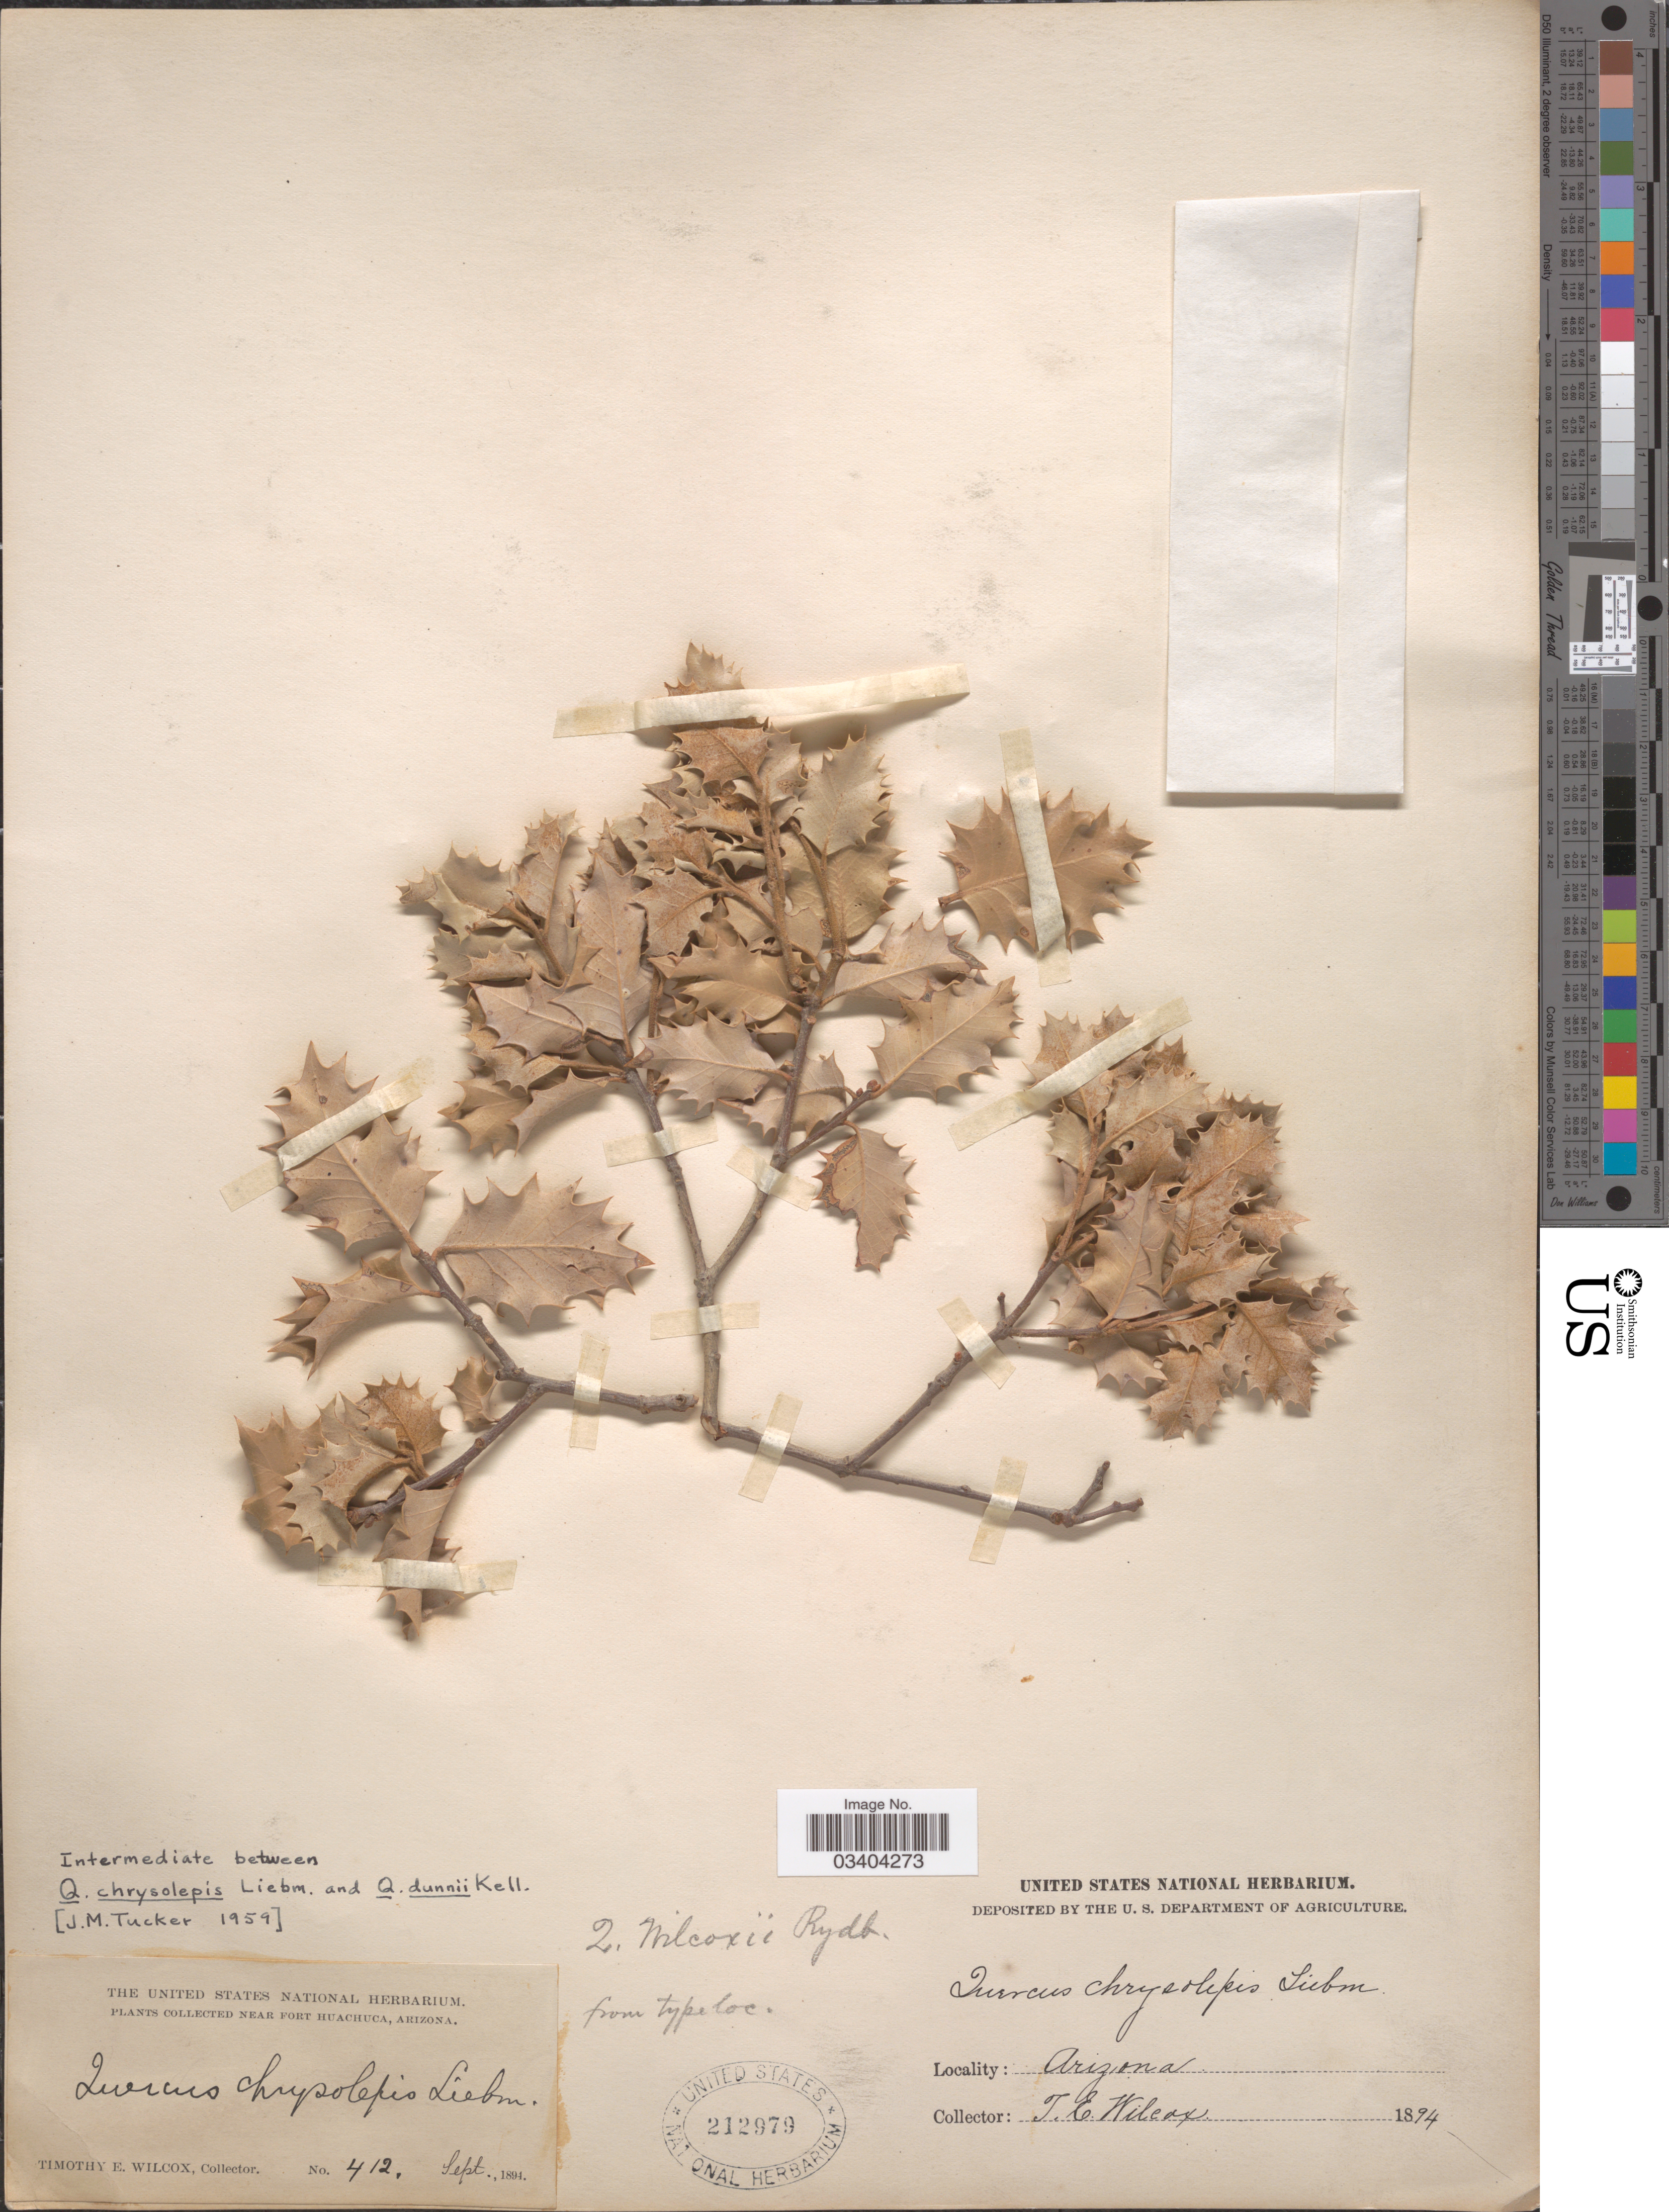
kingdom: Plantae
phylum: Tracheophyta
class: Magnoliopsida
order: Fagales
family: Fagaceae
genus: Quercus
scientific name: Quercus dunnii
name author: Kellogg ex Curran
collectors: T. E. Wilcox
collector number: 412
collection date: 1894-09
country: United States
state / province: Arizona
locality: Near Port Huachuca.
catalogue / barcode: US 212979